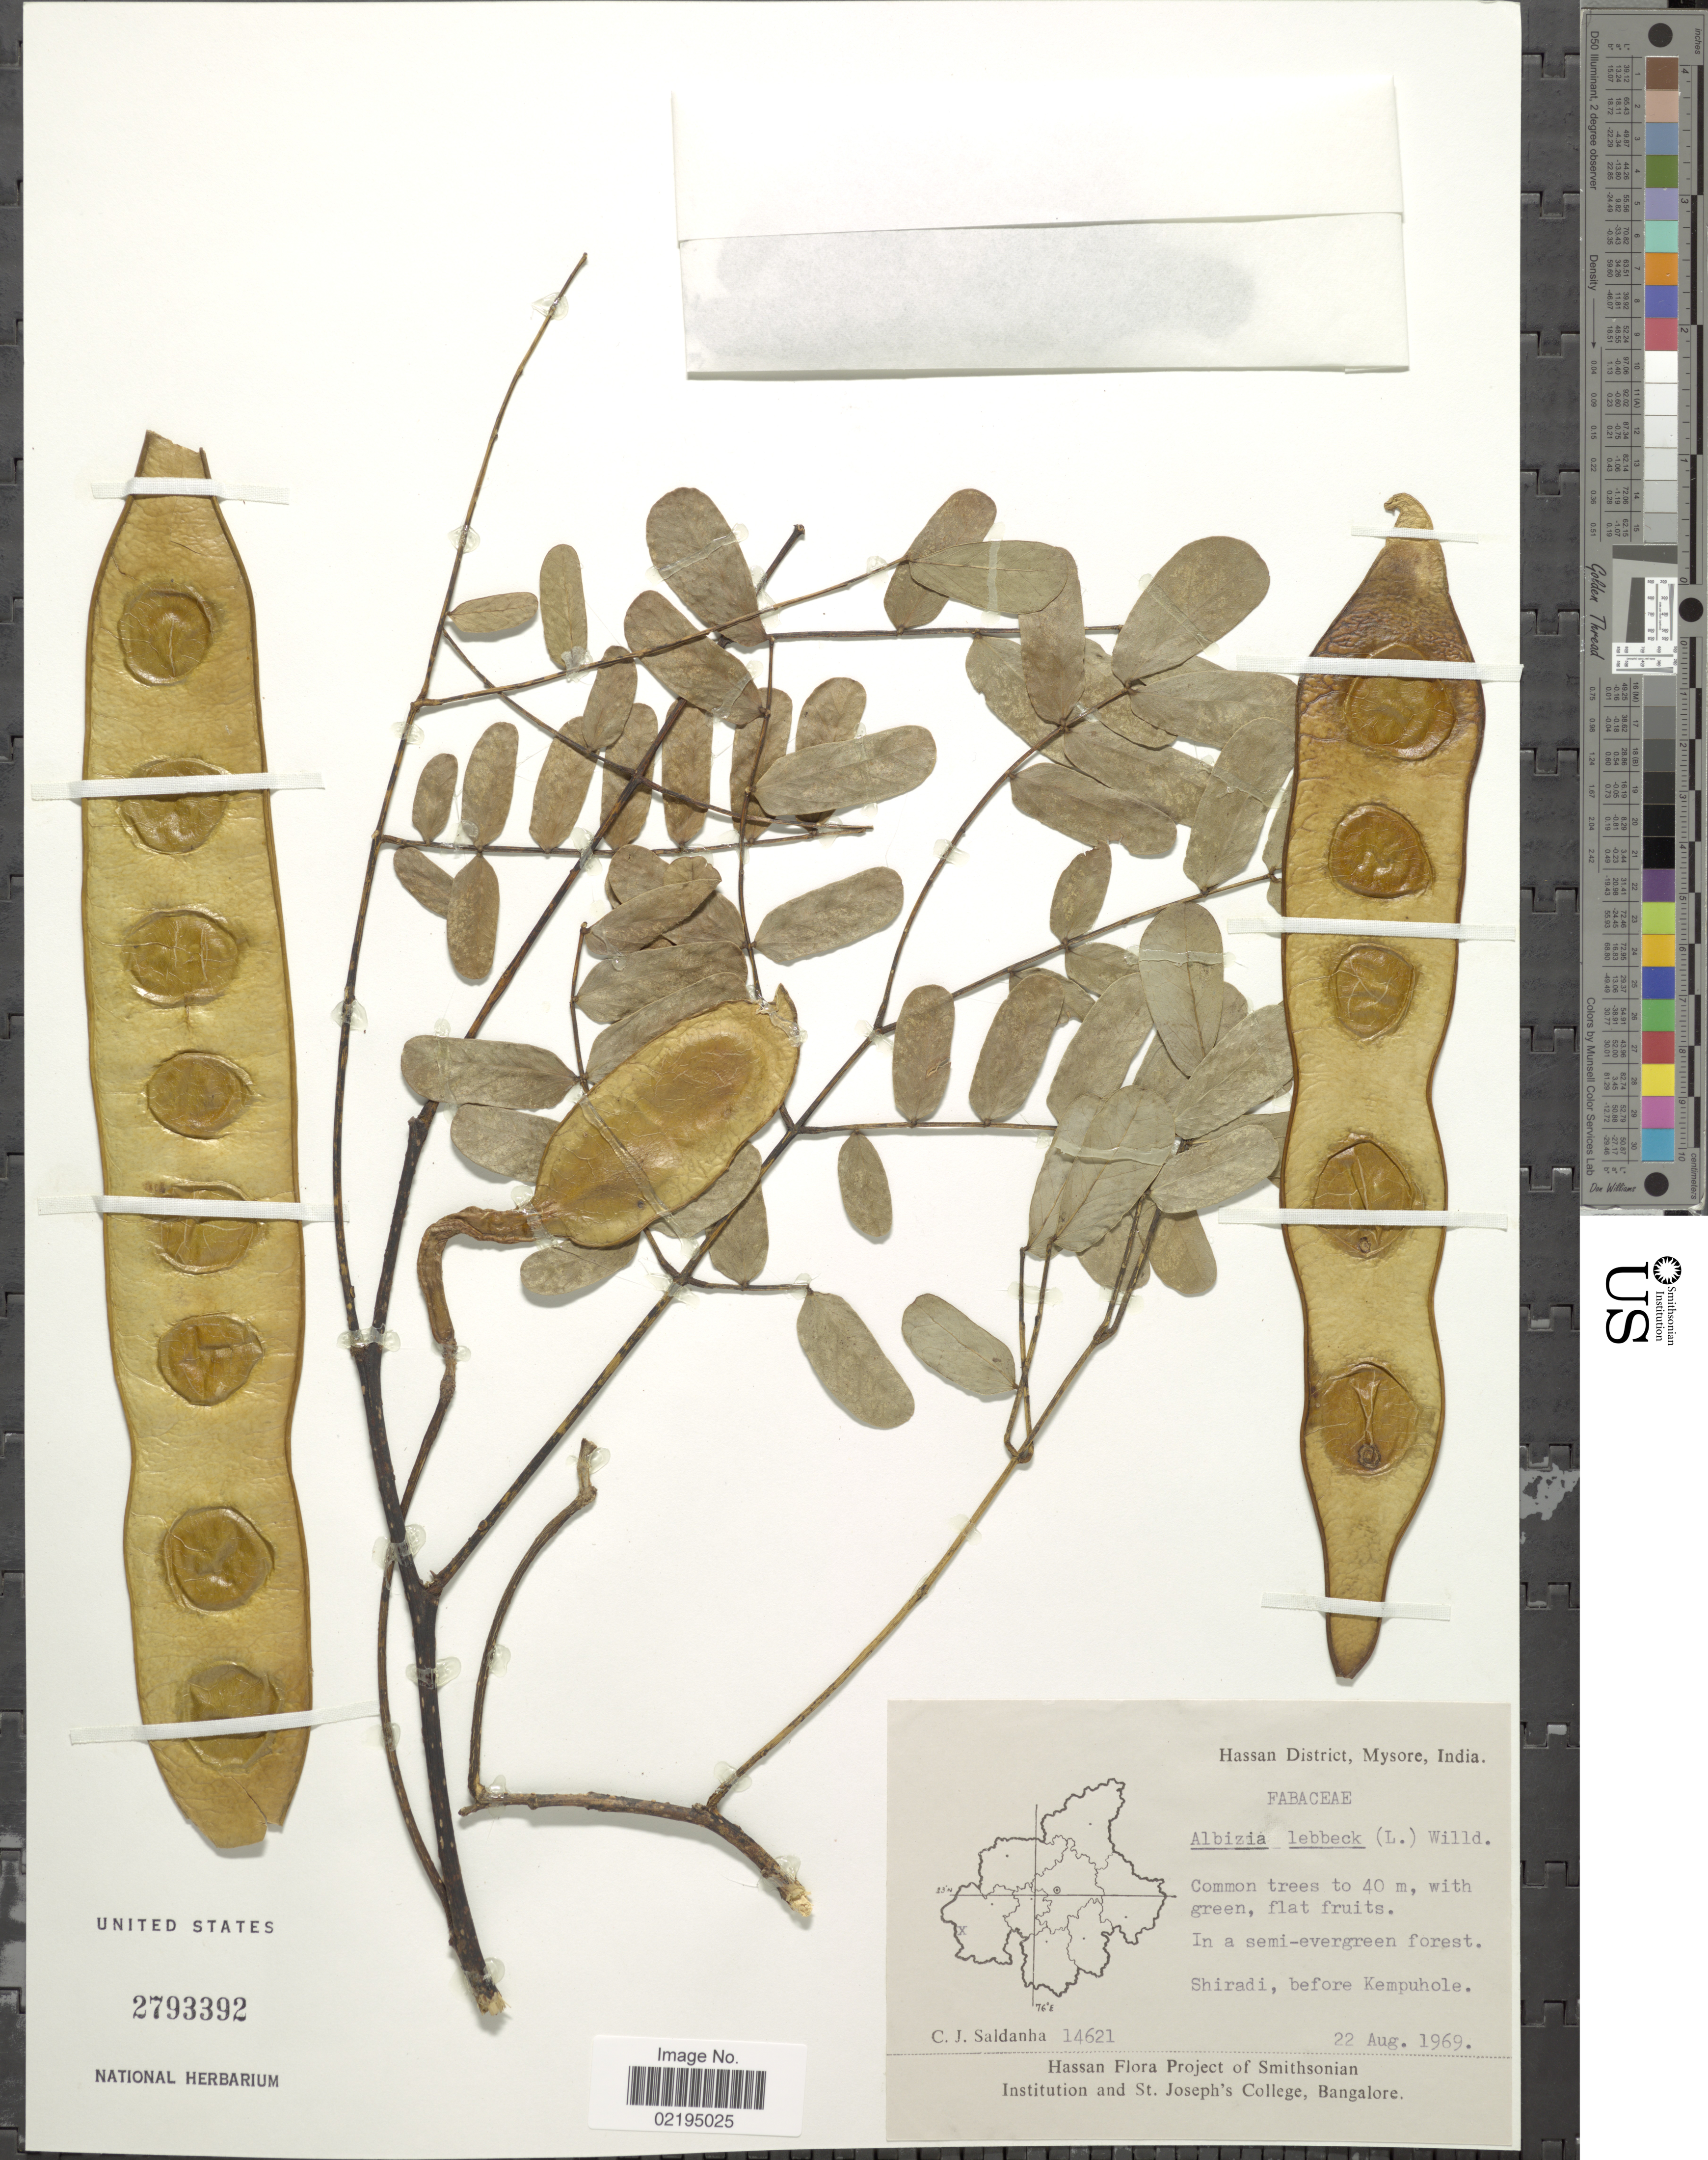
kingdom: Plantae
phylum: Tracheophyta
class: Magnoliopsida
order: Fabales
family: Fabaceae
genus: Albizia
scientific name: Albizia lebbeck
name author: (L.) Benth.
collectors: C. J. Saldanha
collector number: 14621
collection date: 1969-08-22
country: India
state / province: Karnataka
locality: Hassan District, Mysore, Shiradi, before Kempuhole.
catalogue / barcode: US 2793392